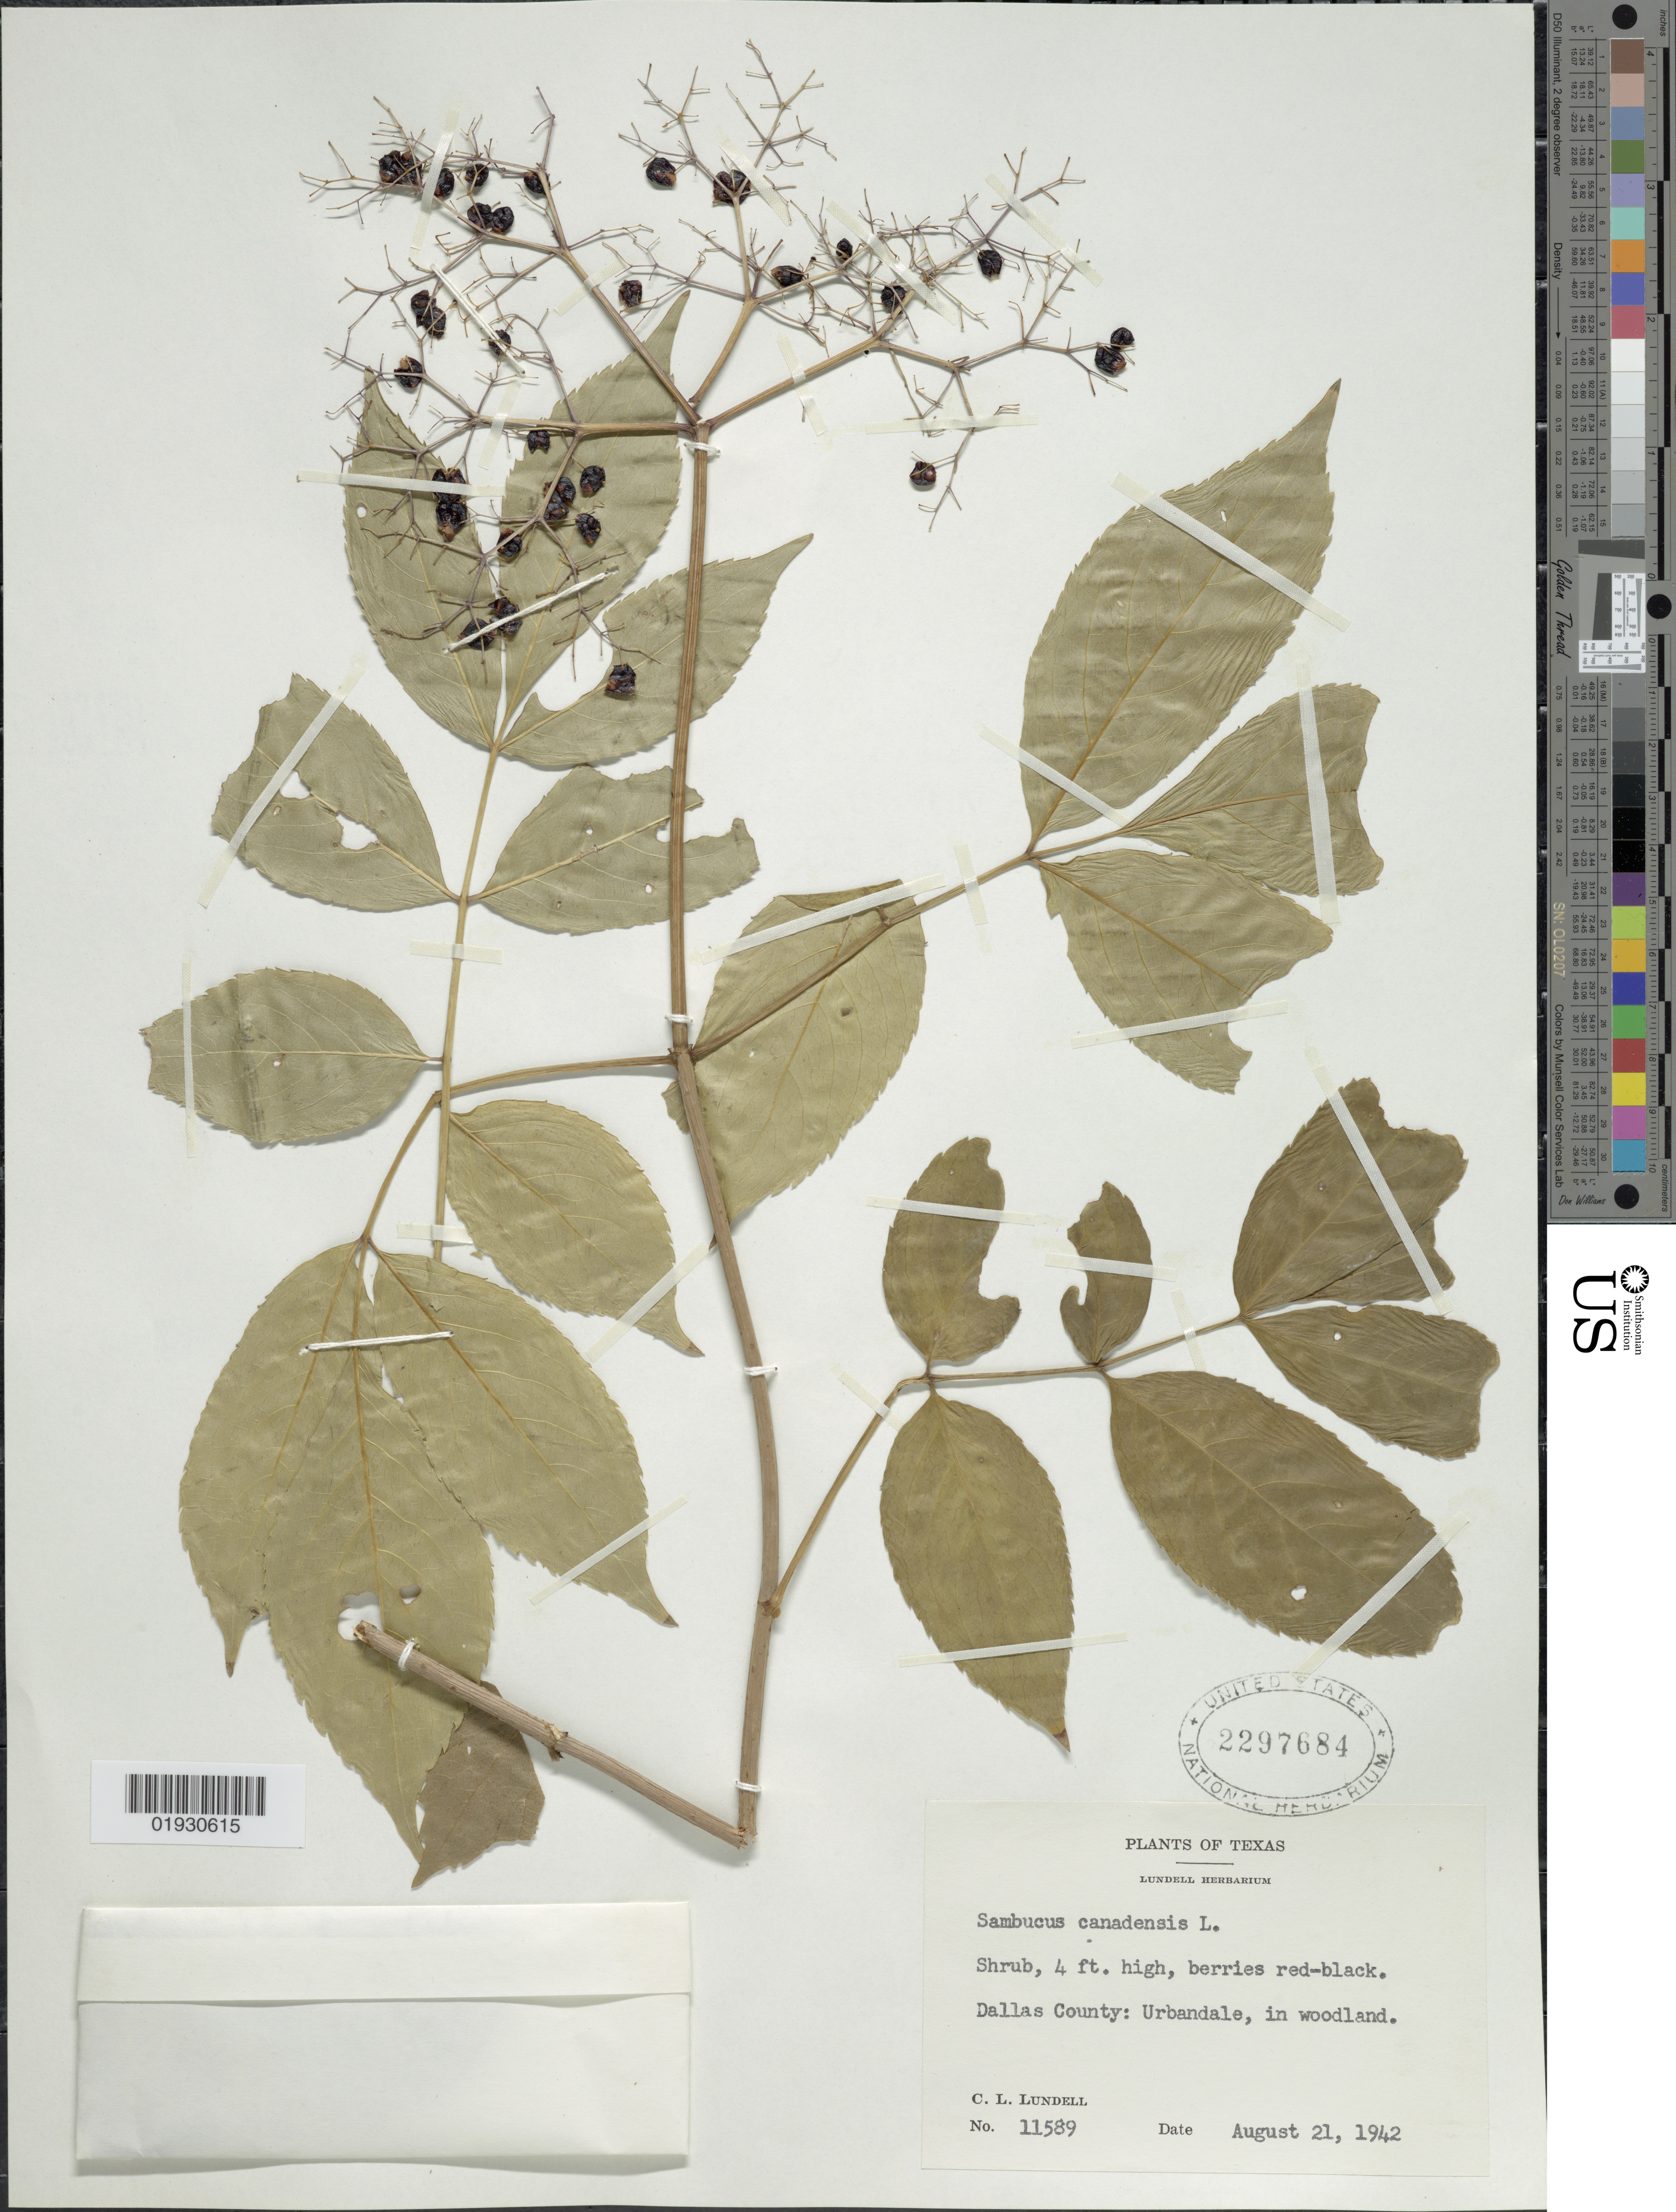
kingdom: Plantae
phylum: Tracheophyta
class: Magnoliopsida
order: Dipsacales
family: Viburnaceae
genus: Sambucus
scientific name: Sambucus canadensis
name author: L.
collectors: C. L. Lundell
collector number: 11589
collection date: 1942-08-21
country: United States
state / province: Texas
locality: Dallas County: Urbandale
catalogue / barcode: US 2297684